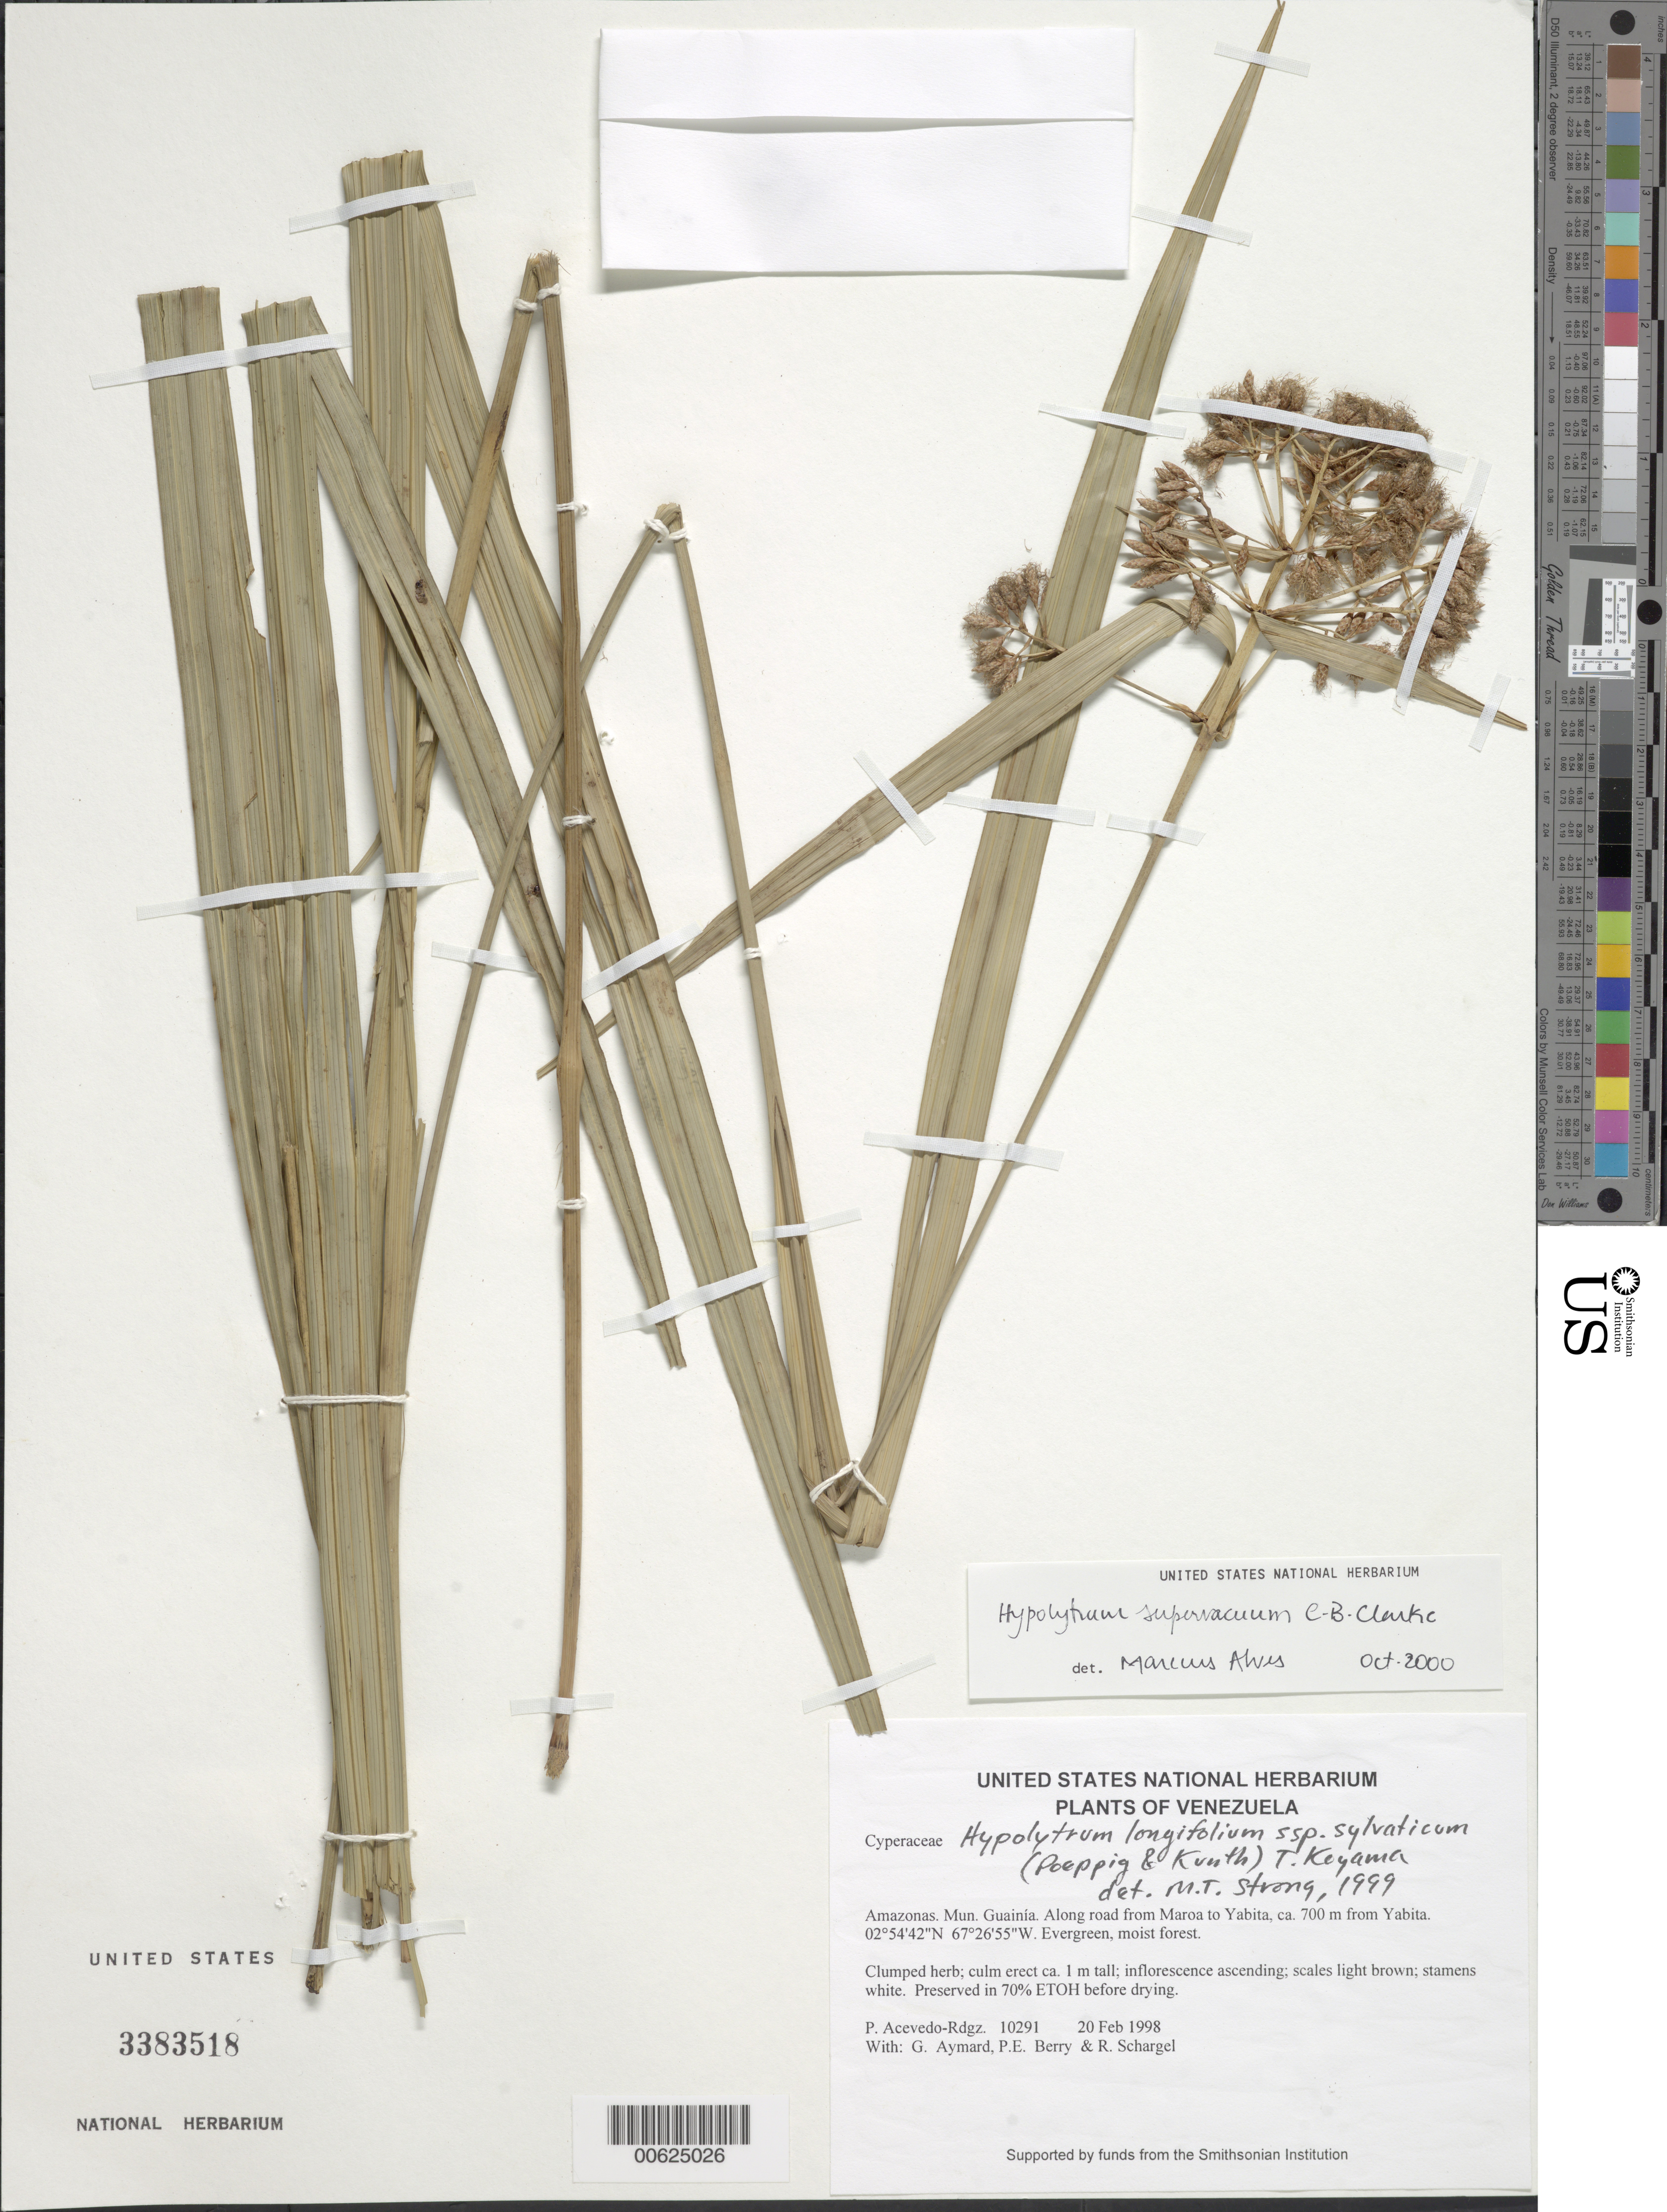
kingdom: Plantae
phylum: Tracheophyta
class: Liliopsida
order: Poales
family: Cyperaceae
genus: Hypolytrum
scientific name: Hypolytrum supervacuum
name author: C.B. Clarke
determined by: Alves, M. V.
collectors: P. Acevedo-Rodr., G. A. Aymard, P. E. Berry & R. Schargel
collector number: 10291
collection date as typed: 20 Feb 1998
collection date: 1998-02-20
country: Venezuela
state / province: Amazonas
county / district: Maroa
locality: Along road from Maroa to Yabita, ca. 700 m from Yabita.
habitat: Evergreen, moist forest.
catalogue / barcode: US 3383518